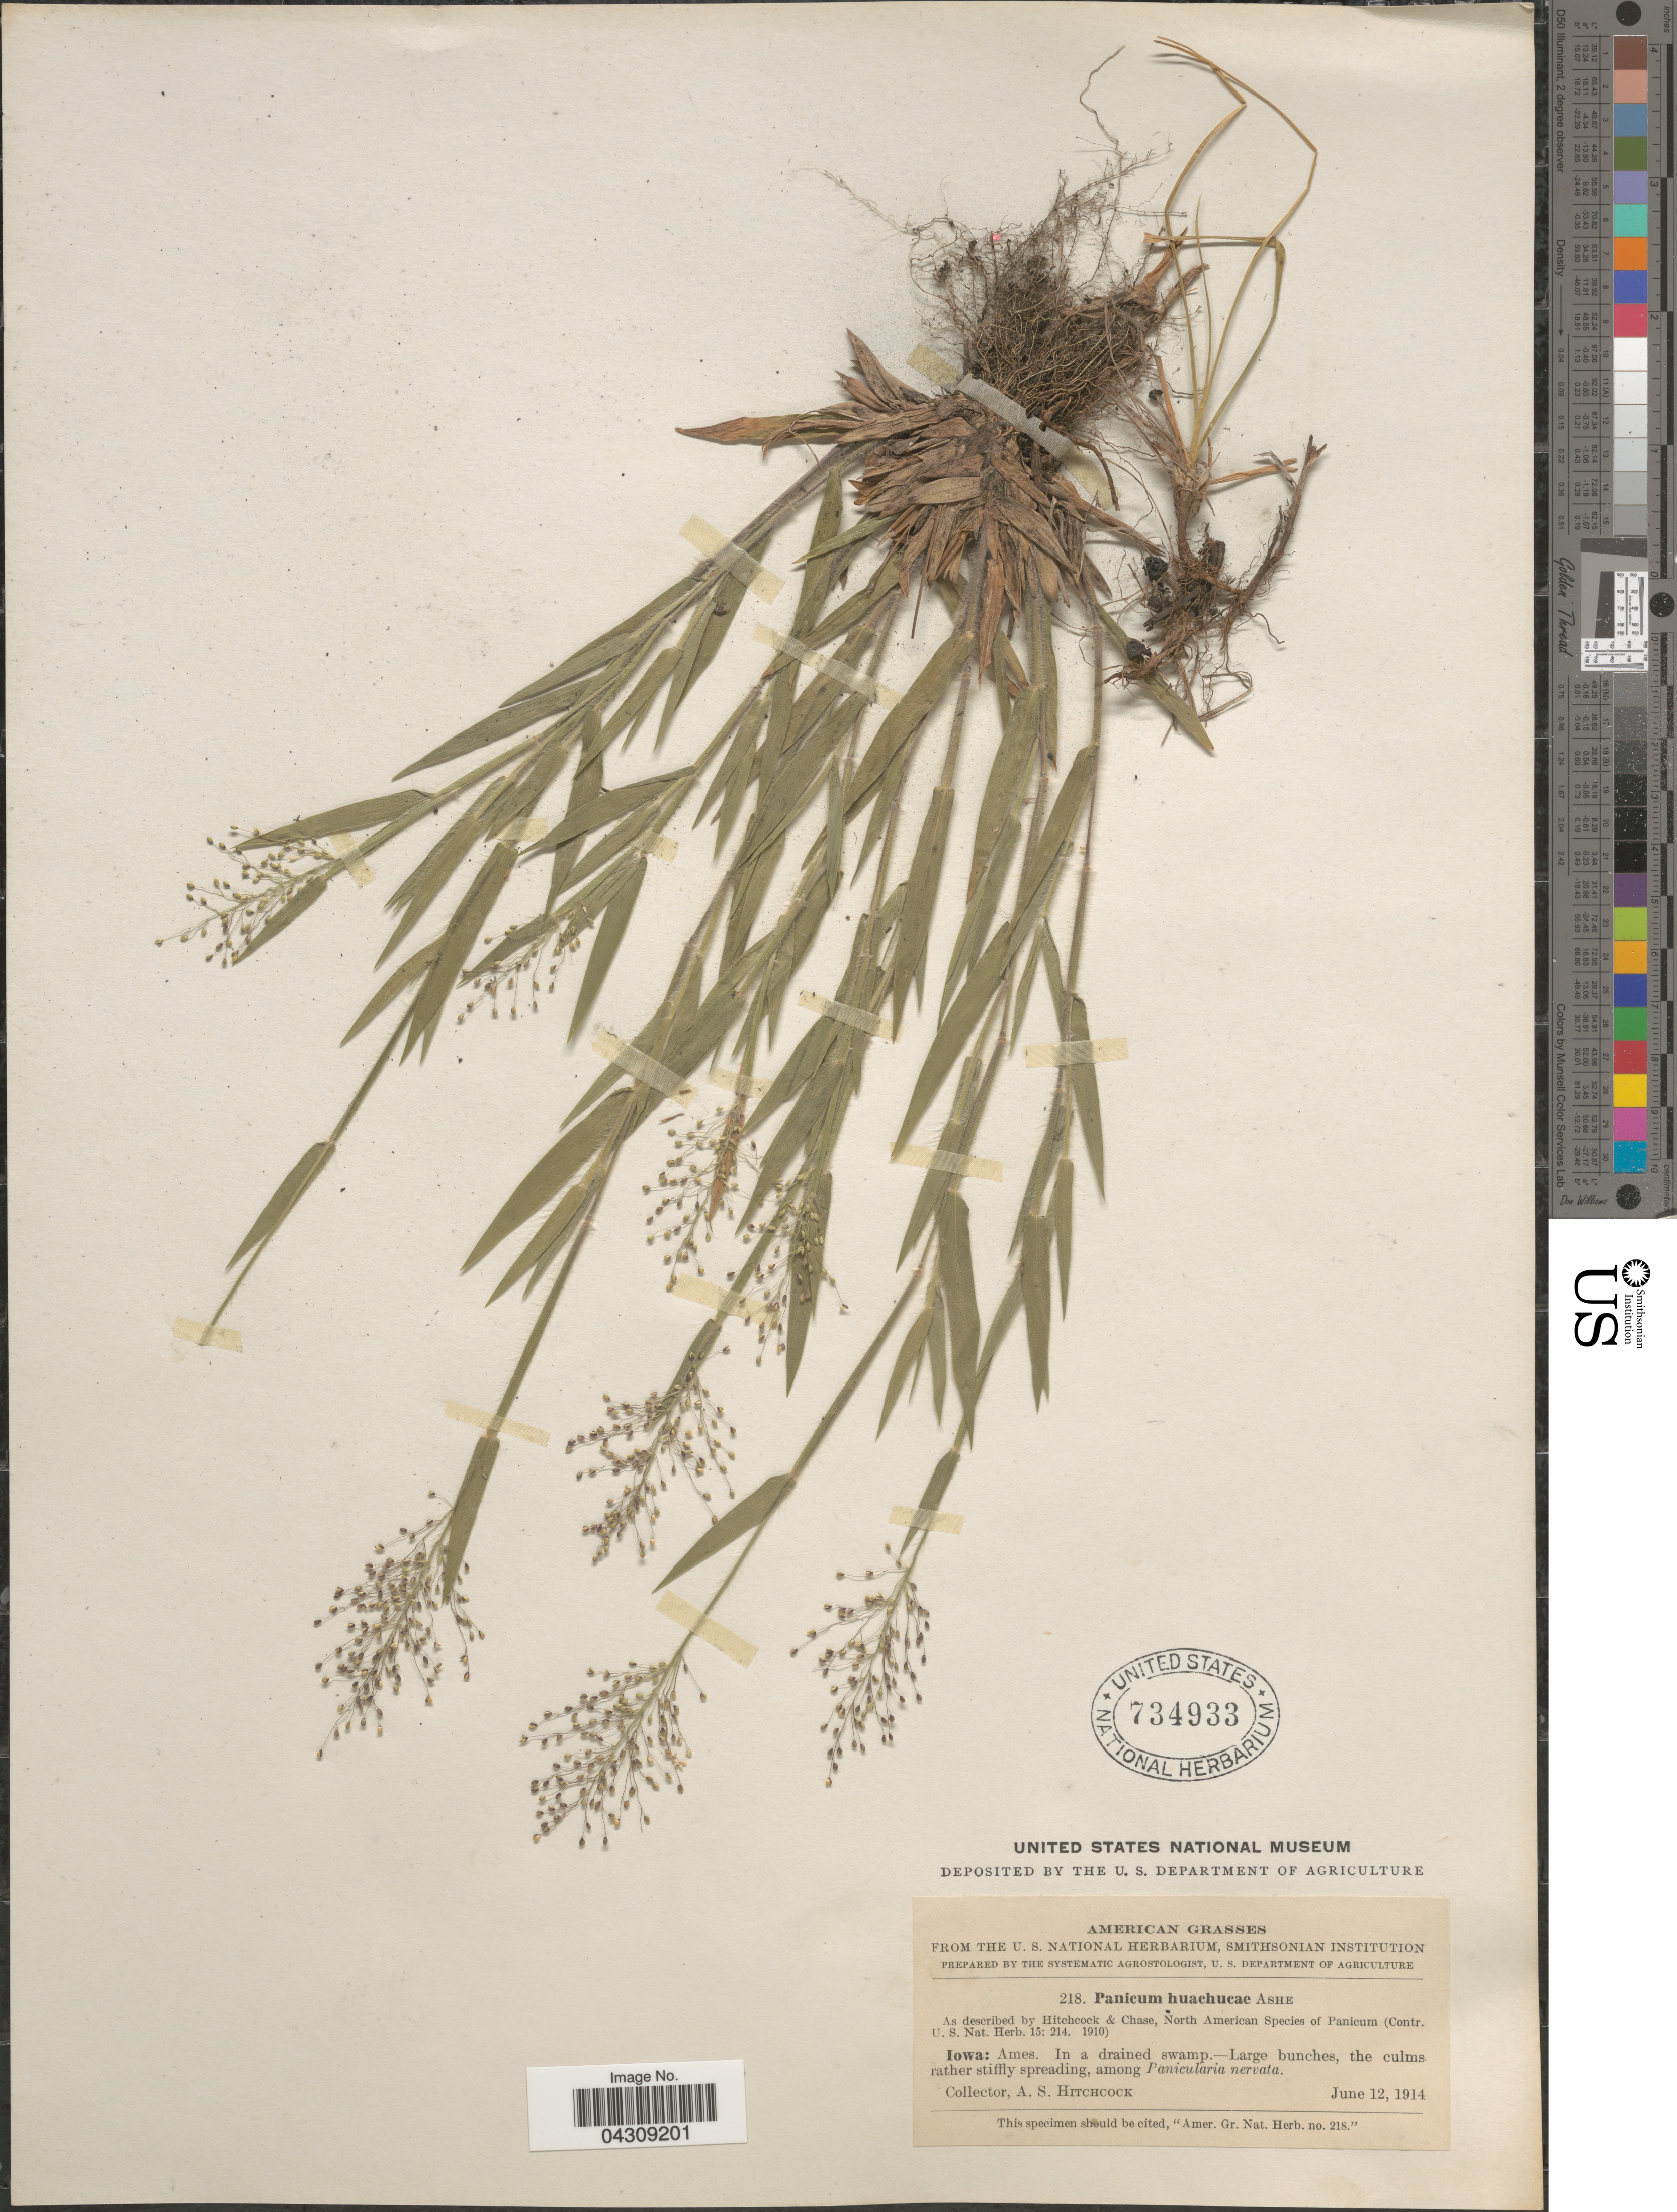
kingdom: Plantae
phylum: Tracheophyta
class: Liliopsida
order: Poales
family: Poaceae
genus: Dichanthelium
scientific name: Dichanthelium acuminatum var. acuminatum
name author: (Sw.) Gould & C.A. Clark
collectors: A. S. Hitchcock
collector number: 218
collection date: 1914-06-12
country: United States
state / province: Iowa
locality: Ames.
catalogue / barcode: US 734933